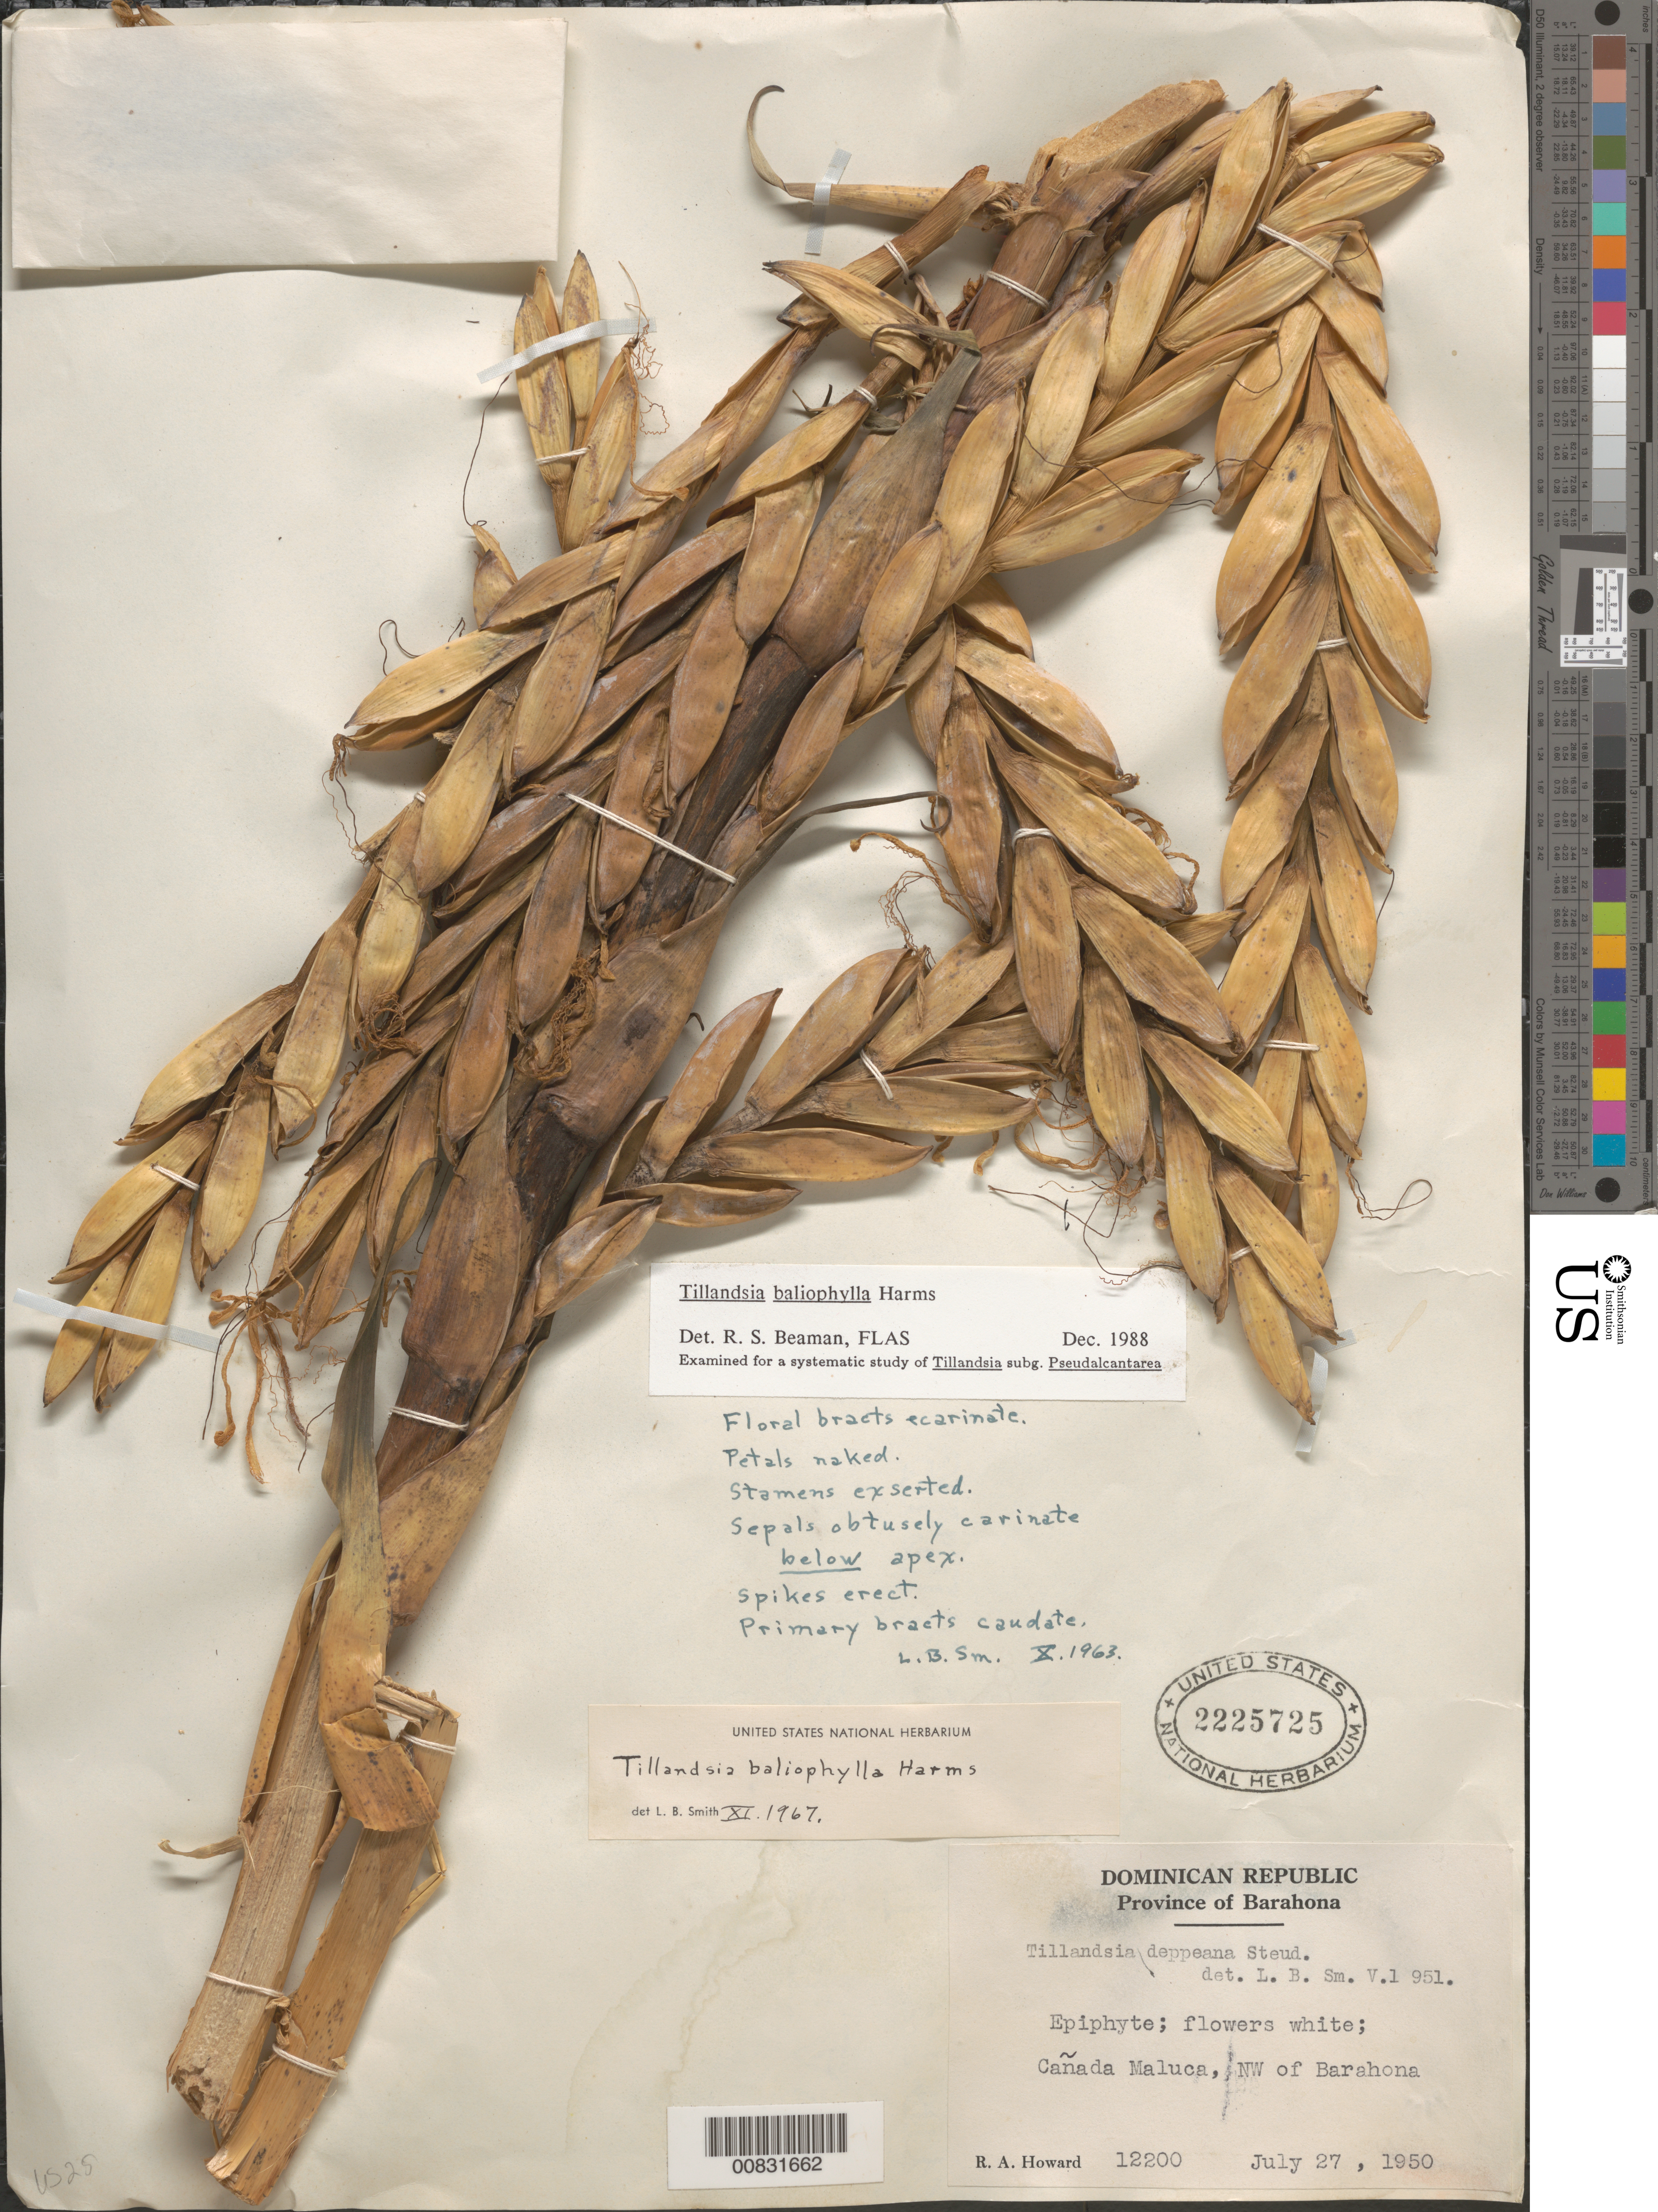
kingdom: Plantae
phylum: Tracheophyta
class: Liliopsida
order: Poales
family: Bromeliaceae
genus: Tillandsia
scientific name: Tillandsia baliophylla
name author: Harms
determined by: Beaman, R. S.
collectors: R. A. Howard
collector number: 12200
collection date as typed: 27 Jul 1950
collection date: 1950-07-27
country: Dominican Republic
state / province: Barahona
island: Hispaniola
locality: Cañada Maluca, NW of Barahona.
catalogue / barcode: US 2225725